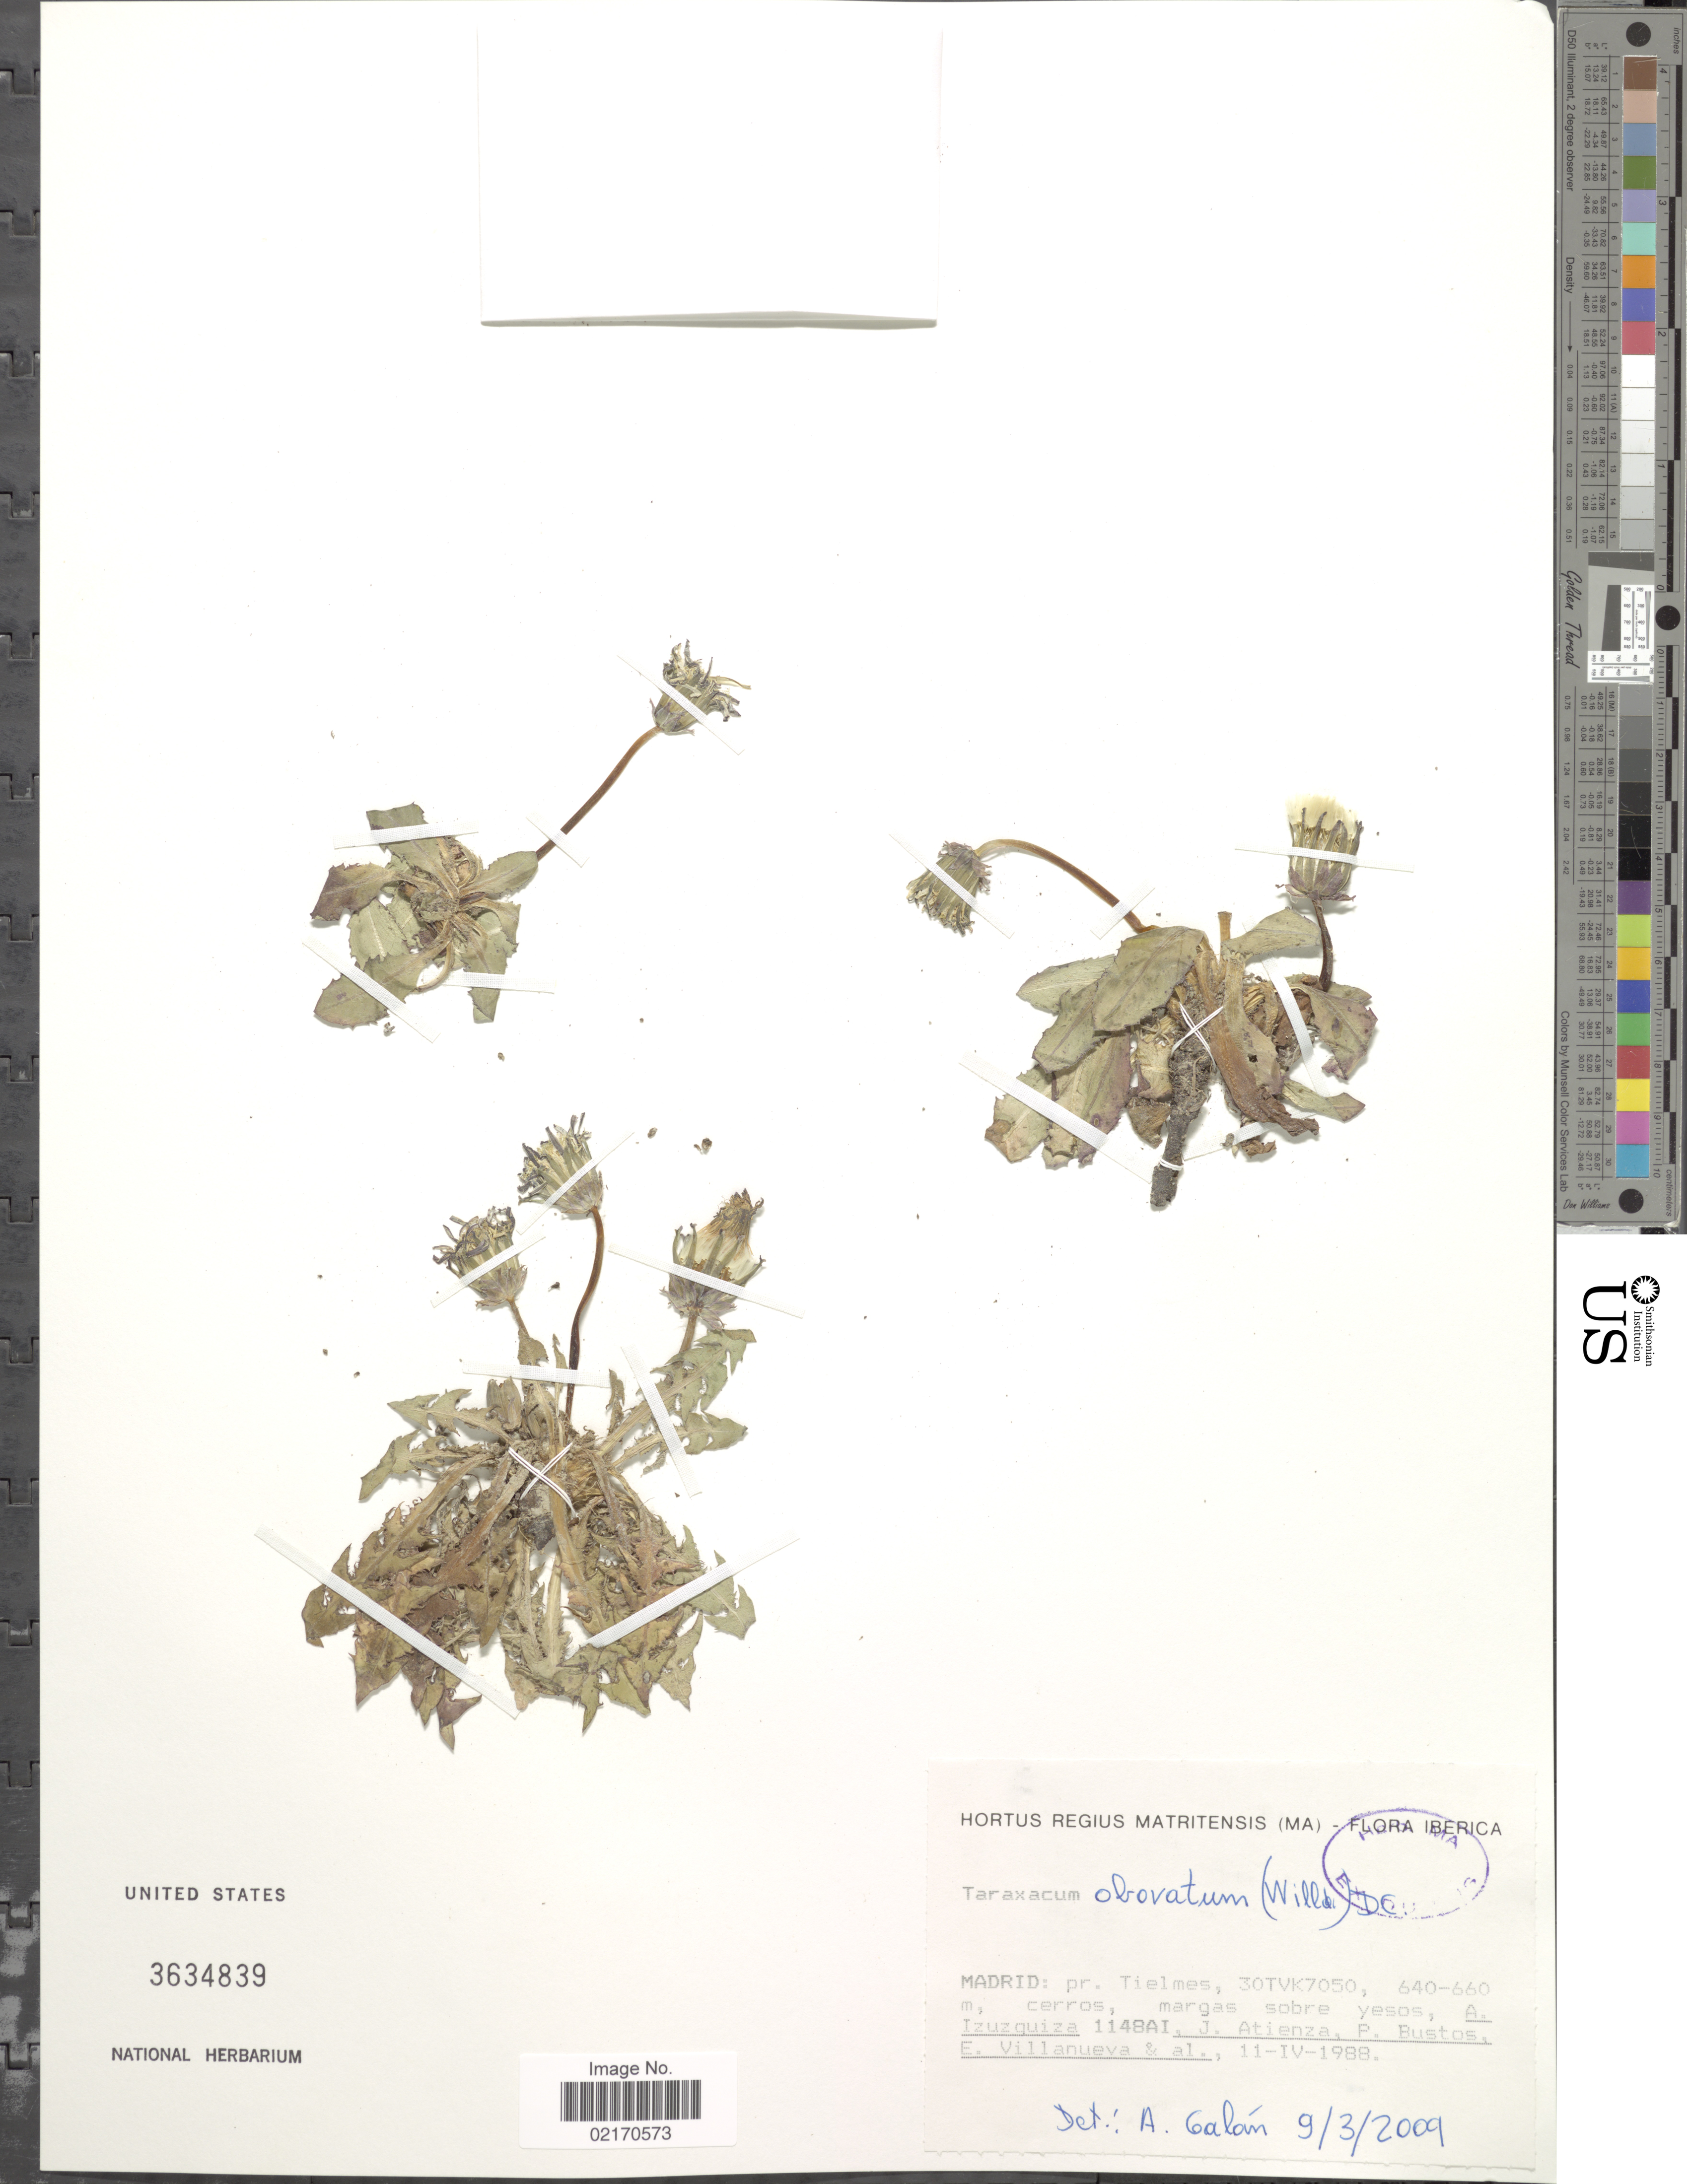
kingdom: Plantae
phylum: Tracheophyta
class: Magnoliopsida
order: Asterales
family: Asteraceae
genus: Taraxacum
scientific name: Taraxacum obovatum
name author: (Willd.) DC.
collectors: A. Izuzquiza, J. Atienza, P. Bustos & E. Villanueva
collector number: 1148AI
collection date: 1988-04-11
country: Spain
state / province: Madrid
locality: Pr. Tielmes, 30TVK7050, cerros, margas sobre yesos, Iberia.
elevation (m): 640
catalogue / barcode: US 3634839